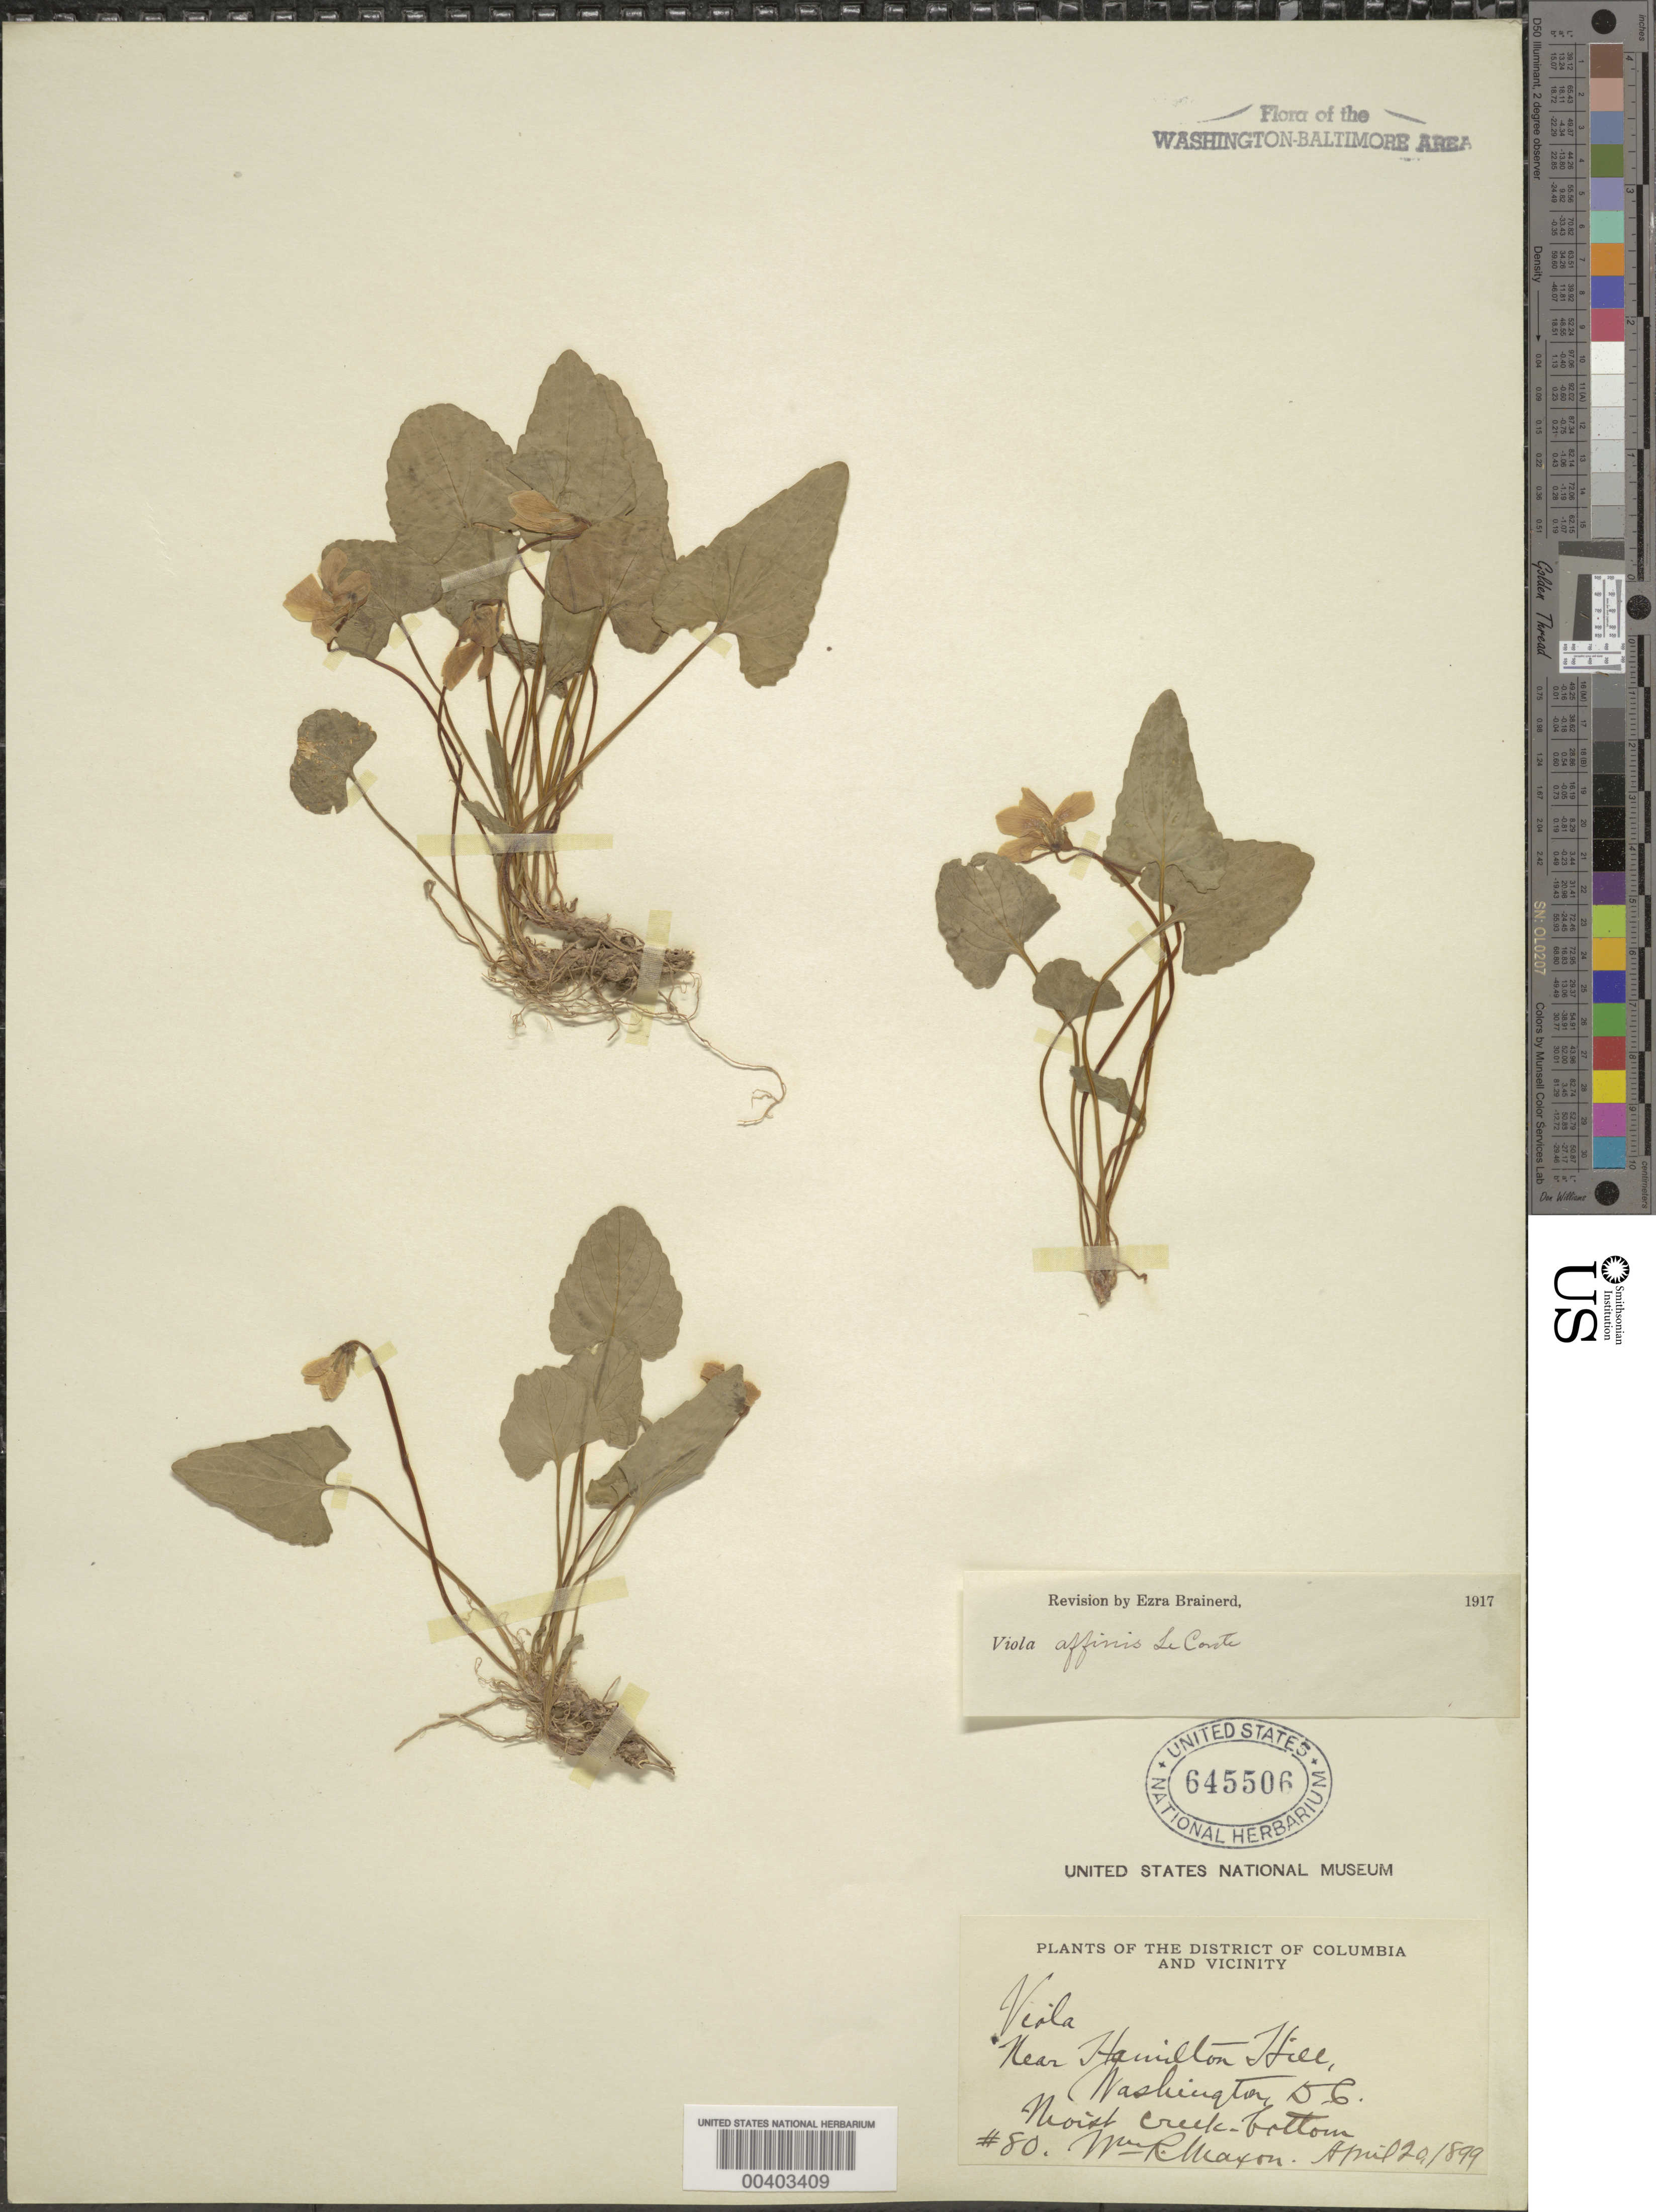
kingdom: Plantae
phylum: Tracheophyta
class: Magnoliopsida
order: Malpighiales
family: Violaceae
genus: Viola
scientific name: Viola sororia var. affinis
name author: (LeConte) McKinney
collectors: W. R. Maxon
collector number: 80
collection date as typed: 20 Apr 1899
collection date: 1899-04-20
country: United States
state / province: District of Columbia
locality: Hamilton Hill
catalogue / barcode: US 645506